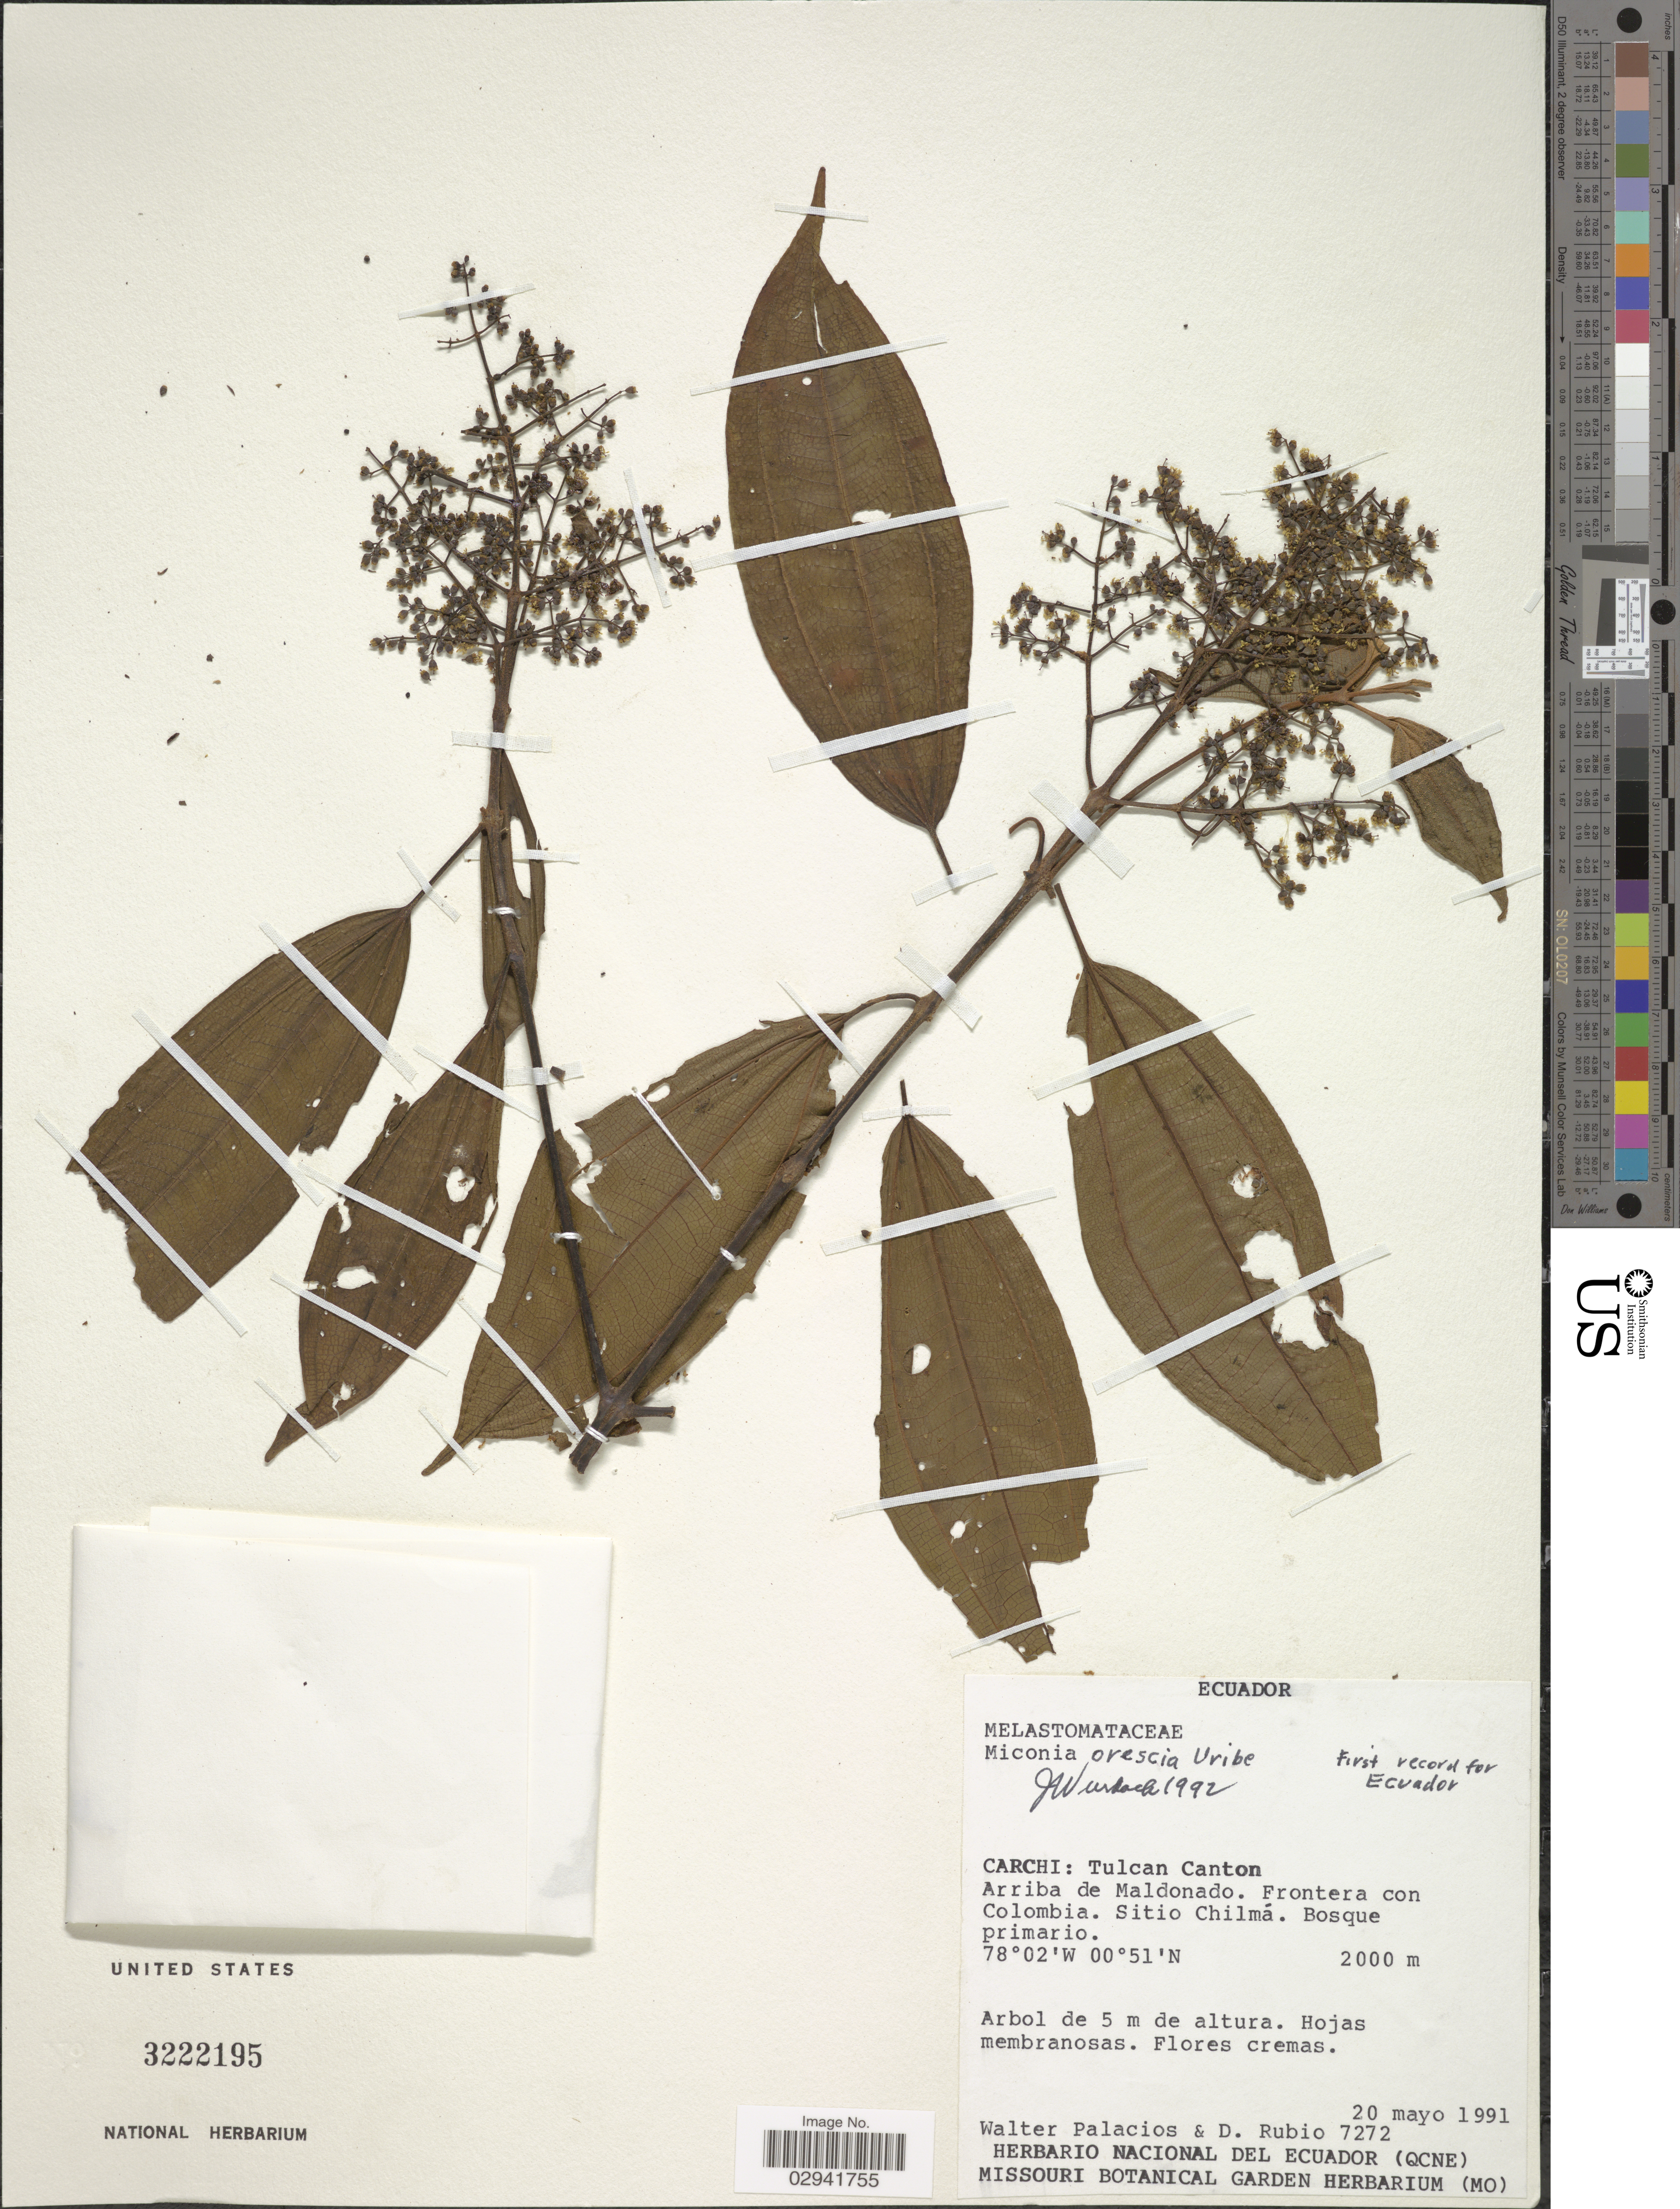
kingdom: Plantae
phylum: Tracheophyta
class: Magnoliopsida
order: Myrtales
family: Melastomataceae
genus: Miconia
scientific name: Miconia orescia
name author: L. Uribe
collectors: W. Palacios & D. Rubio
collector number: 7272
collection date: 1991-05-20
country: Ecuador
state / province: Carchi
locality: Tulcan Canton. Arriba de Maldonado. Frontera con Colombia. Sitio Chilmá.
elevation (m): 2000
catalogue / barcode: US 3222195